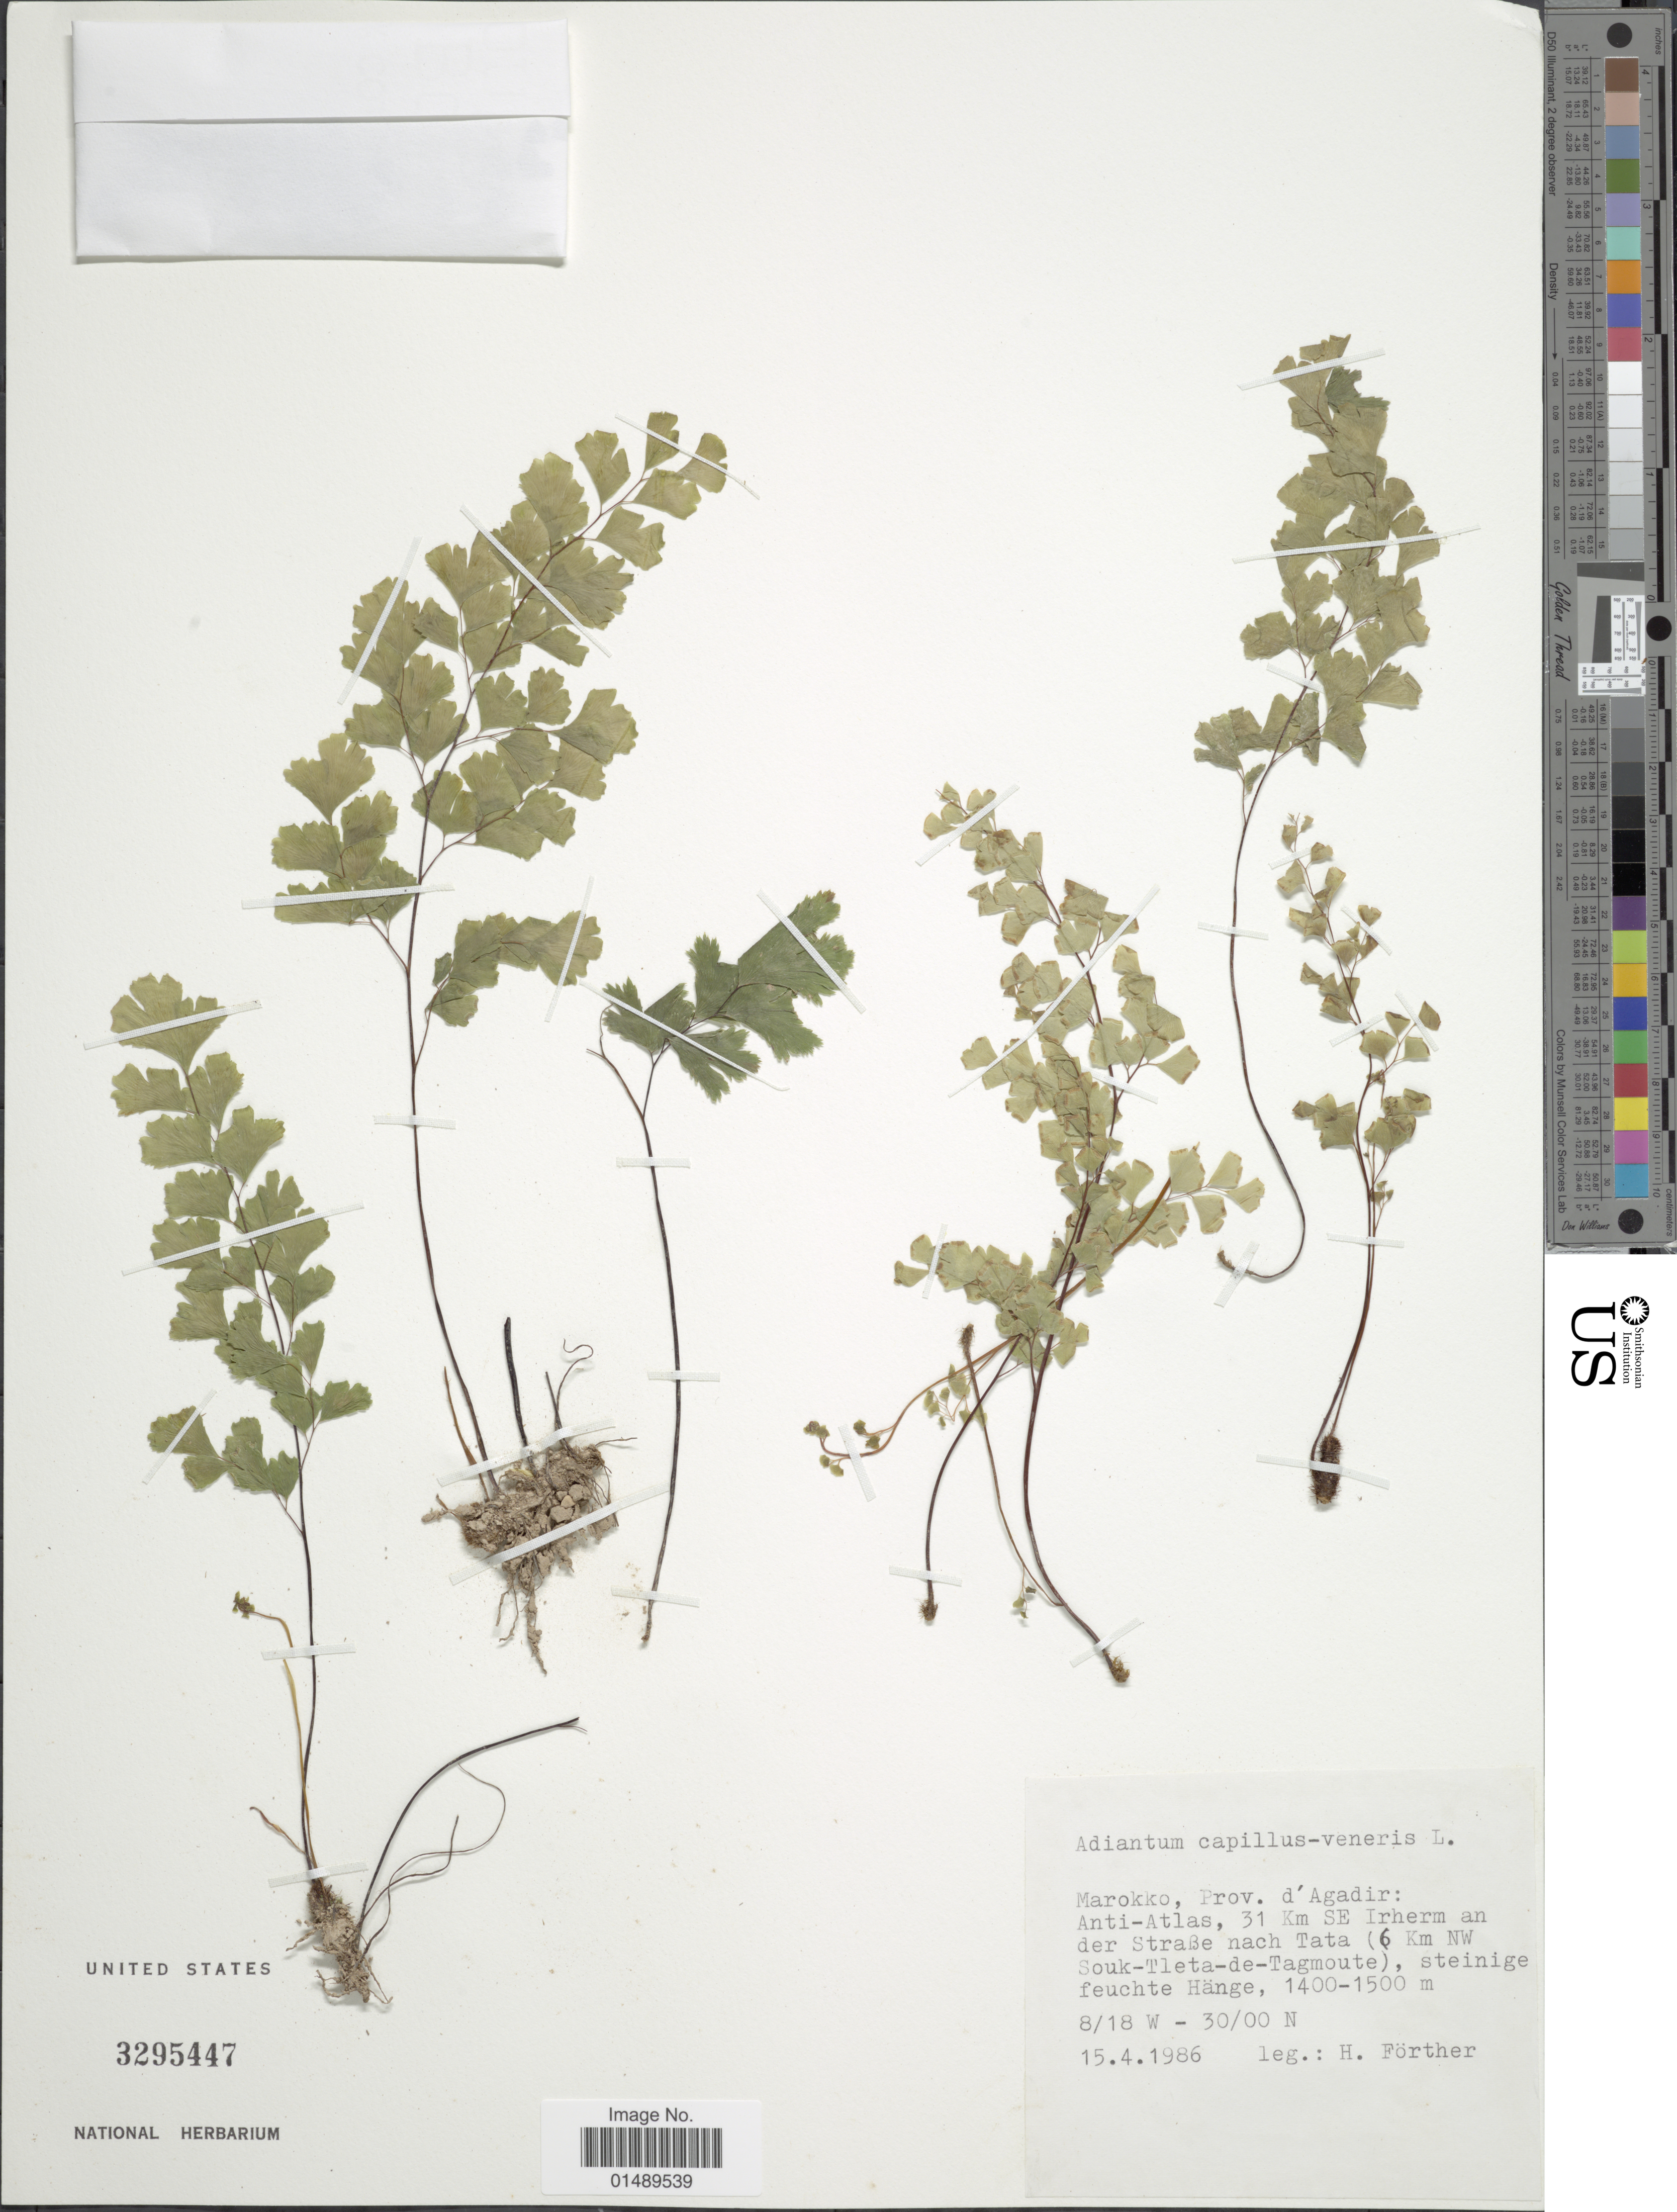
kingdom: Plantae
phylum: Tracheophyta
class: Polypodiopsida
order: Polypodiales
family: Pteridaceae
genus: Adiantum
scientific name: Adiantum capillus-veneris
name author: L.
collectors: H. Fôrther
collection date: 1986-04-15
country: Morocco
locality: Prov. d'Agadir: Anti-Atlas, 31 km SE Irherm an der Strabe nach Tata (6 km NW Souk-Tleta-de-Tagmoute), steinige feuchte Hange)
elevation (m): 1400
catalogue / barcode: US 3295447